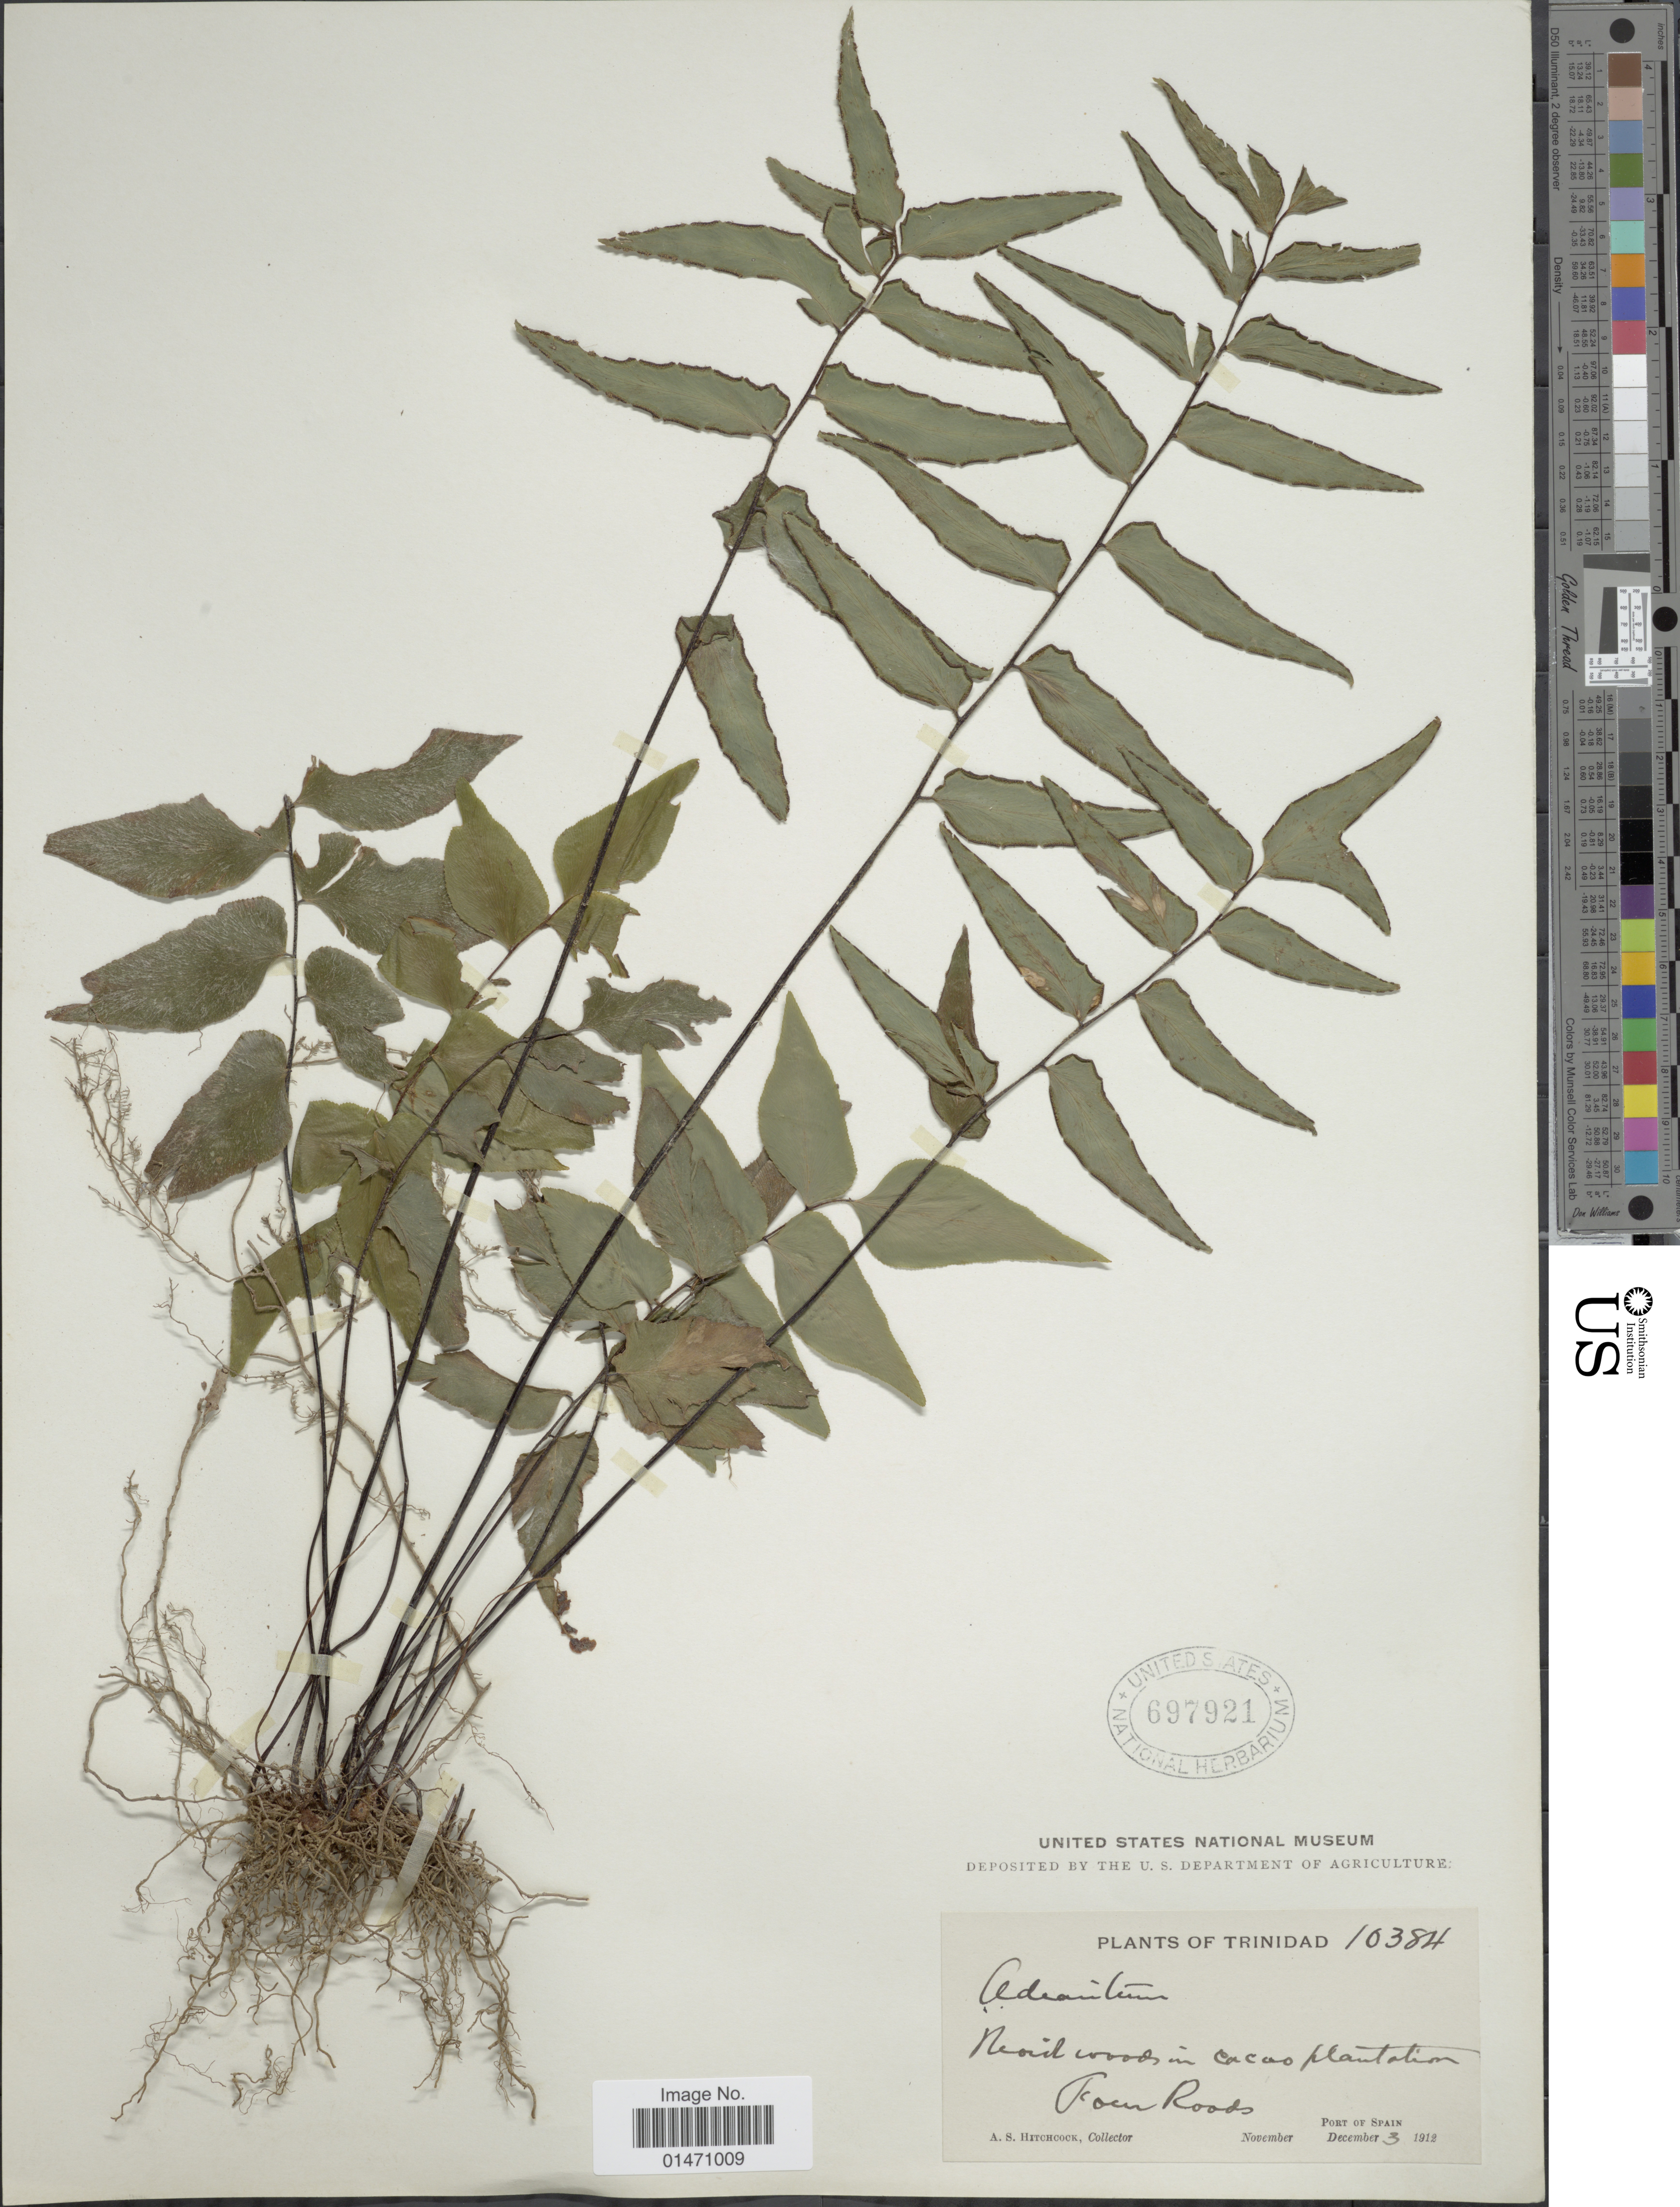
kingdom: Plantae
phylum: Tracheophyta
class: Polypodiopsida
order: Polypodiales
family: Pteridaceae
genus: Adiantum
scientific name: Adiantum petiolatum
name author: Desv.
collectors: A. S. Hitchcock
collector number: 10384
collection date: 1912-12-03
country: Trinidad and Tobago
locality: Trinidad, moist woods in cacao plantation, Four Roods, Port of Spain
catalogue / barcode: US 697921